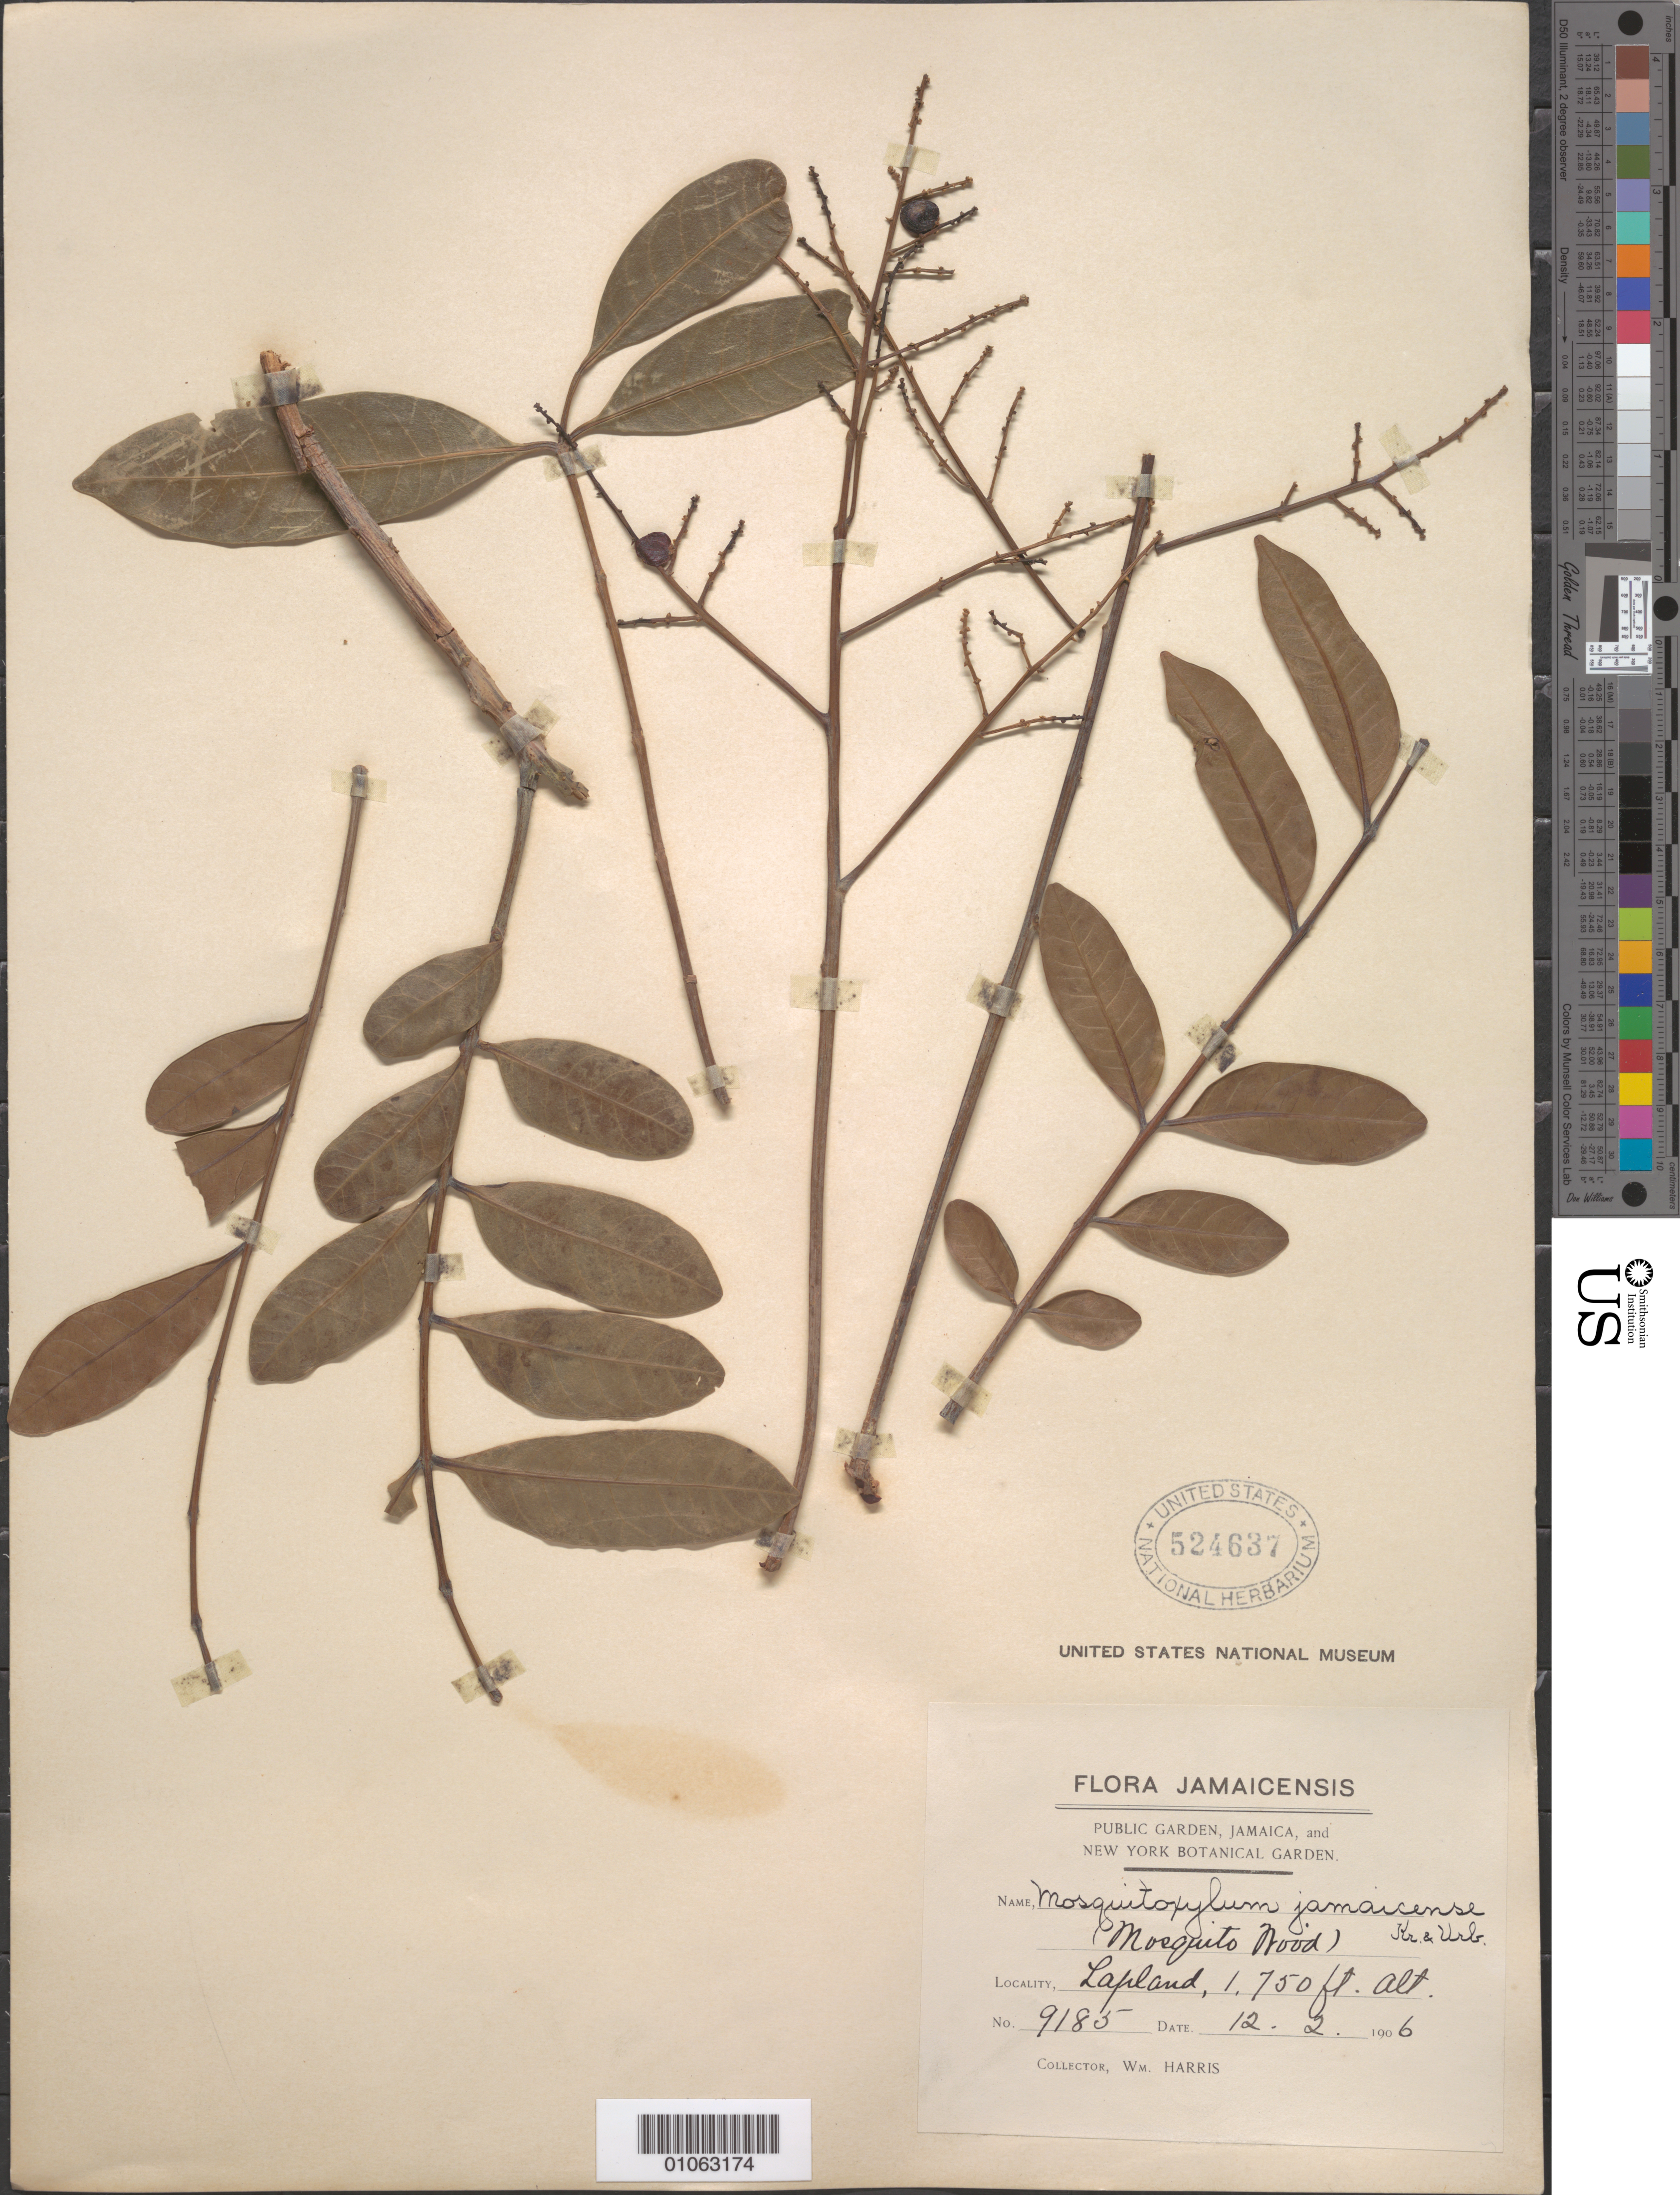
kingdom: Plantae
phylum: Tracheophyta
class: Magnoliopsida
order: Sapindales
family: Anacardiaceae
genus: Mosquitoxylum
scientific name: Mosquitoxylum jamaicense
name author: Krug & Urb.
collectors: W. Harris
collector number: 9185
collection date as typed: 12 Feb 1906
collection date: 1906-02-12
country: Jamaica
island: Jamaica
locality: Lapland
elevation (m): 533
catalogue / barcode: US 524637